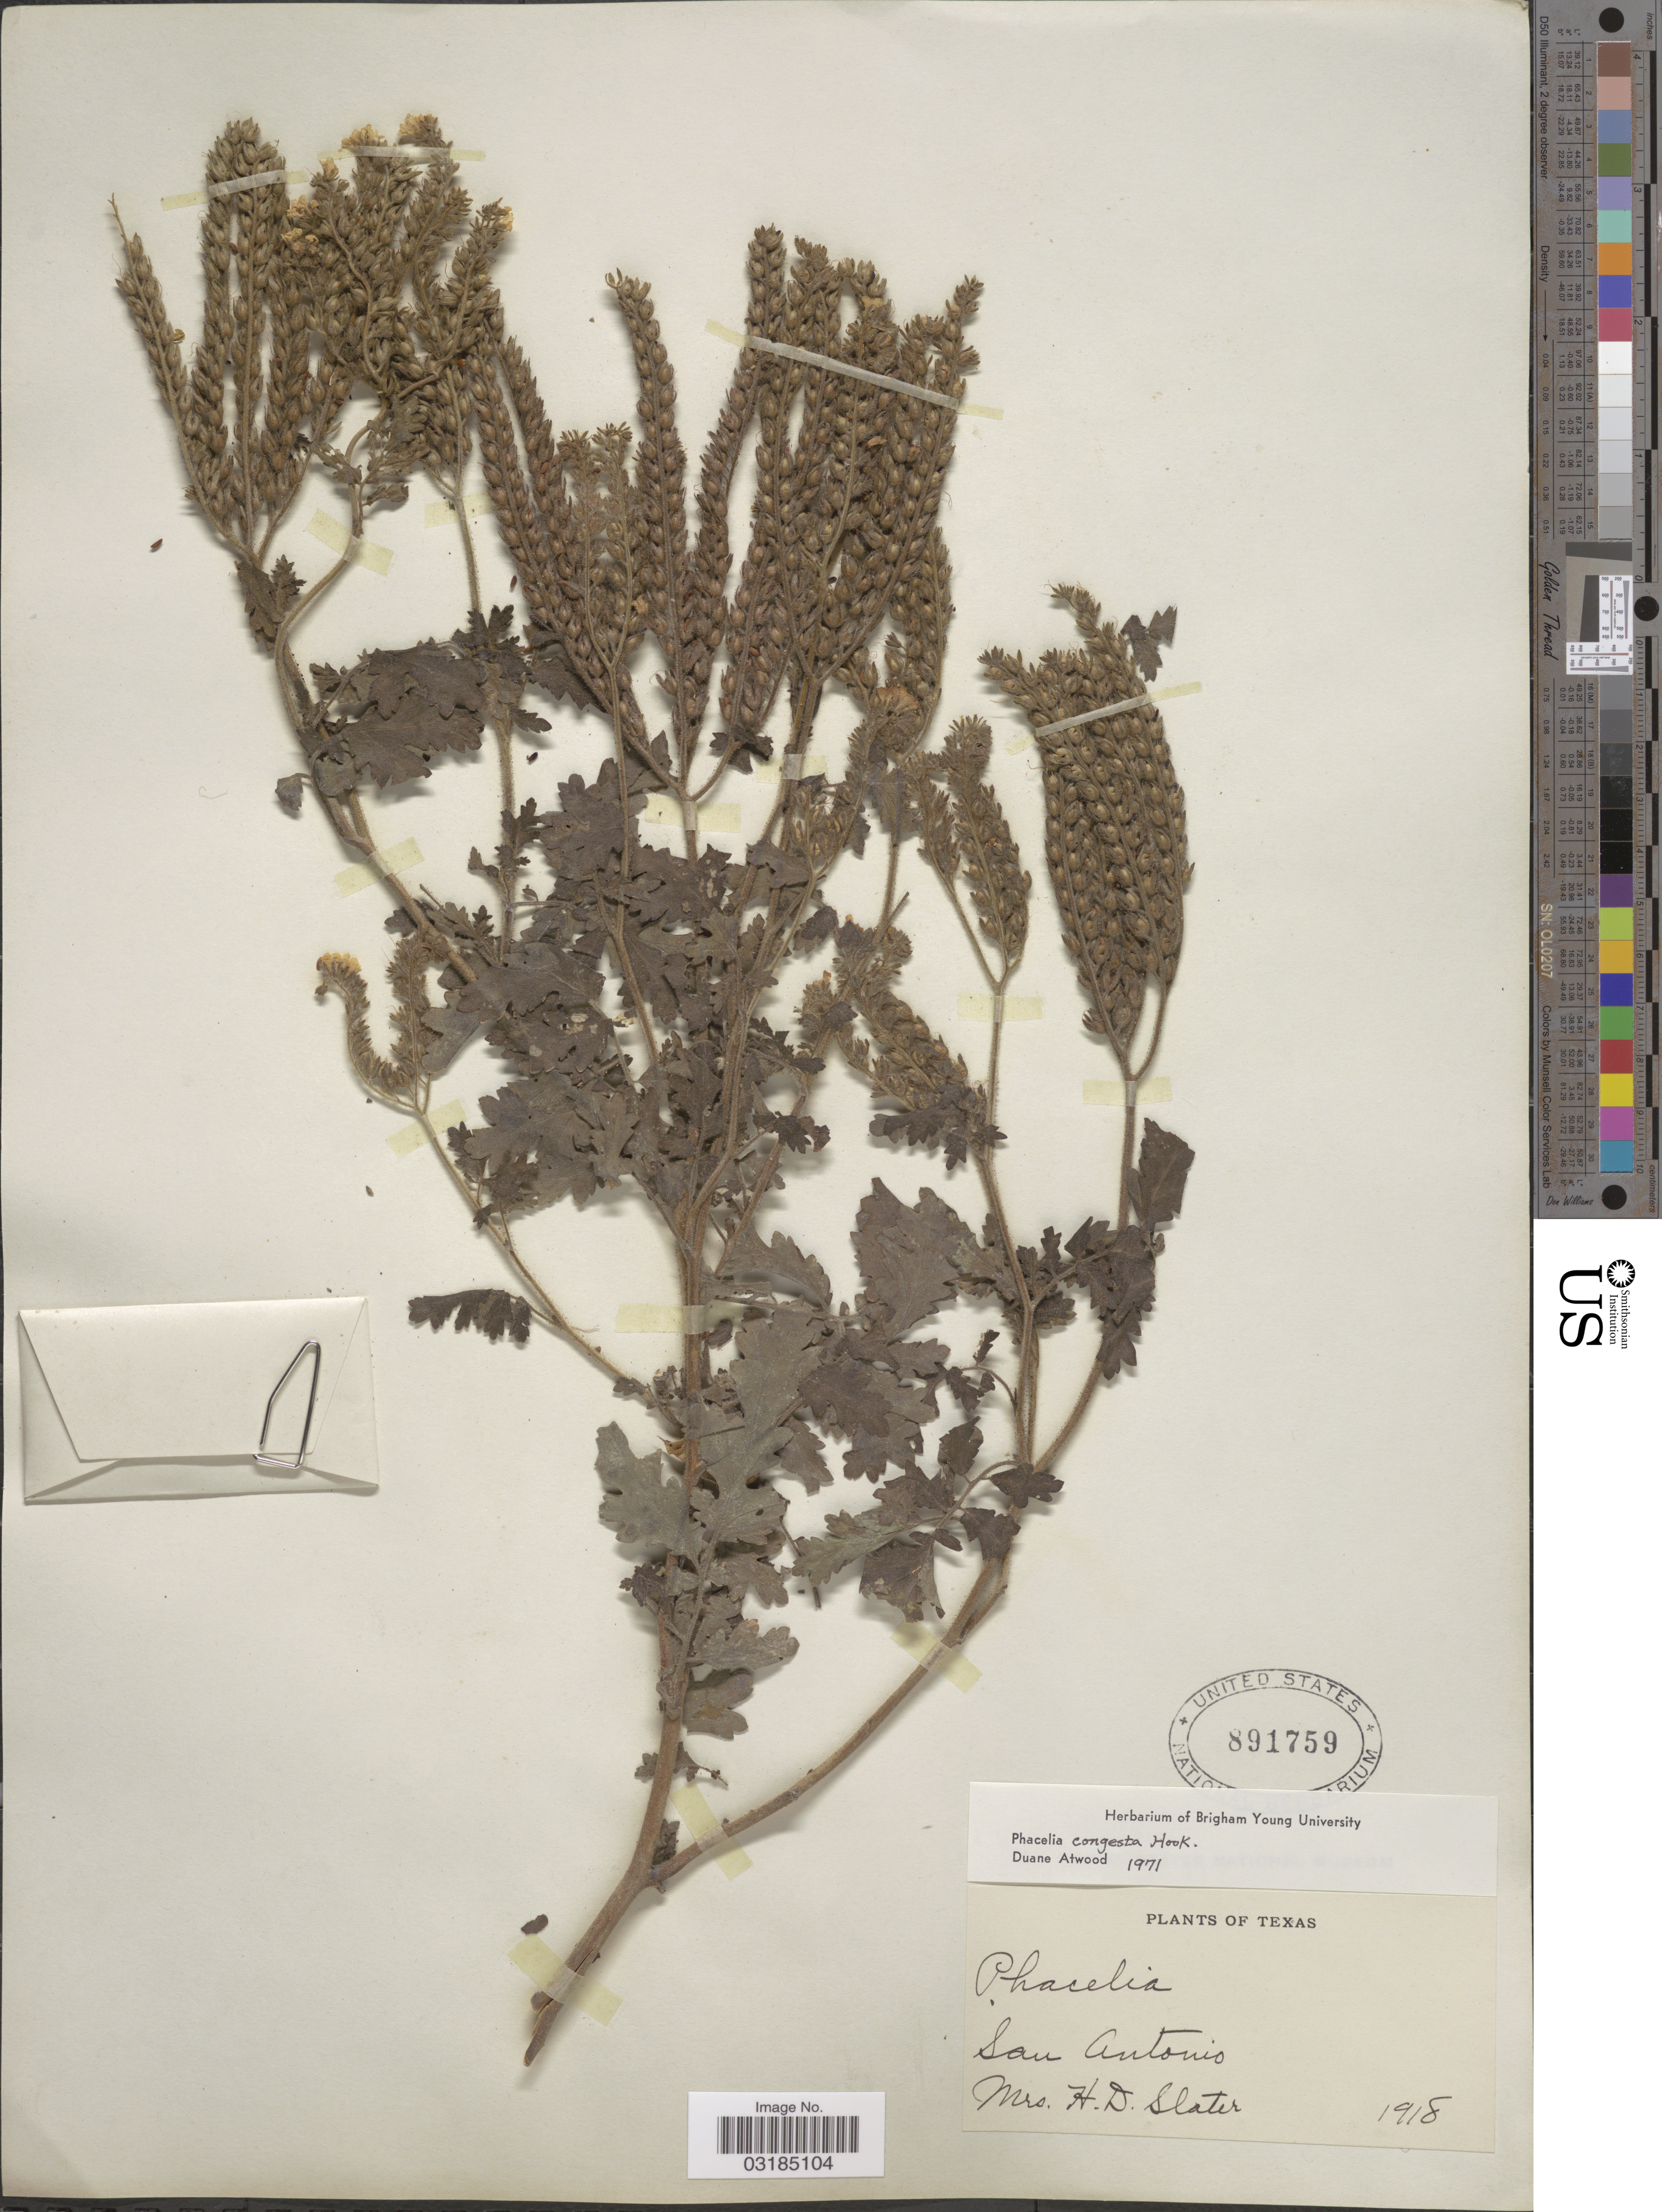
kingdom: Plantae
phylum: Tracheophyta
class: Magnoliopsida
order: Boraginales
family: Hydrophyllaceae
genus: Phacelia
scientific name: Phacelia congesta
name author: Hook.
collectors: H. Slater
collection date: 1918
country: United States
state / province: Texas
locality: San Antonio.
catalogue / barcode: US 891759